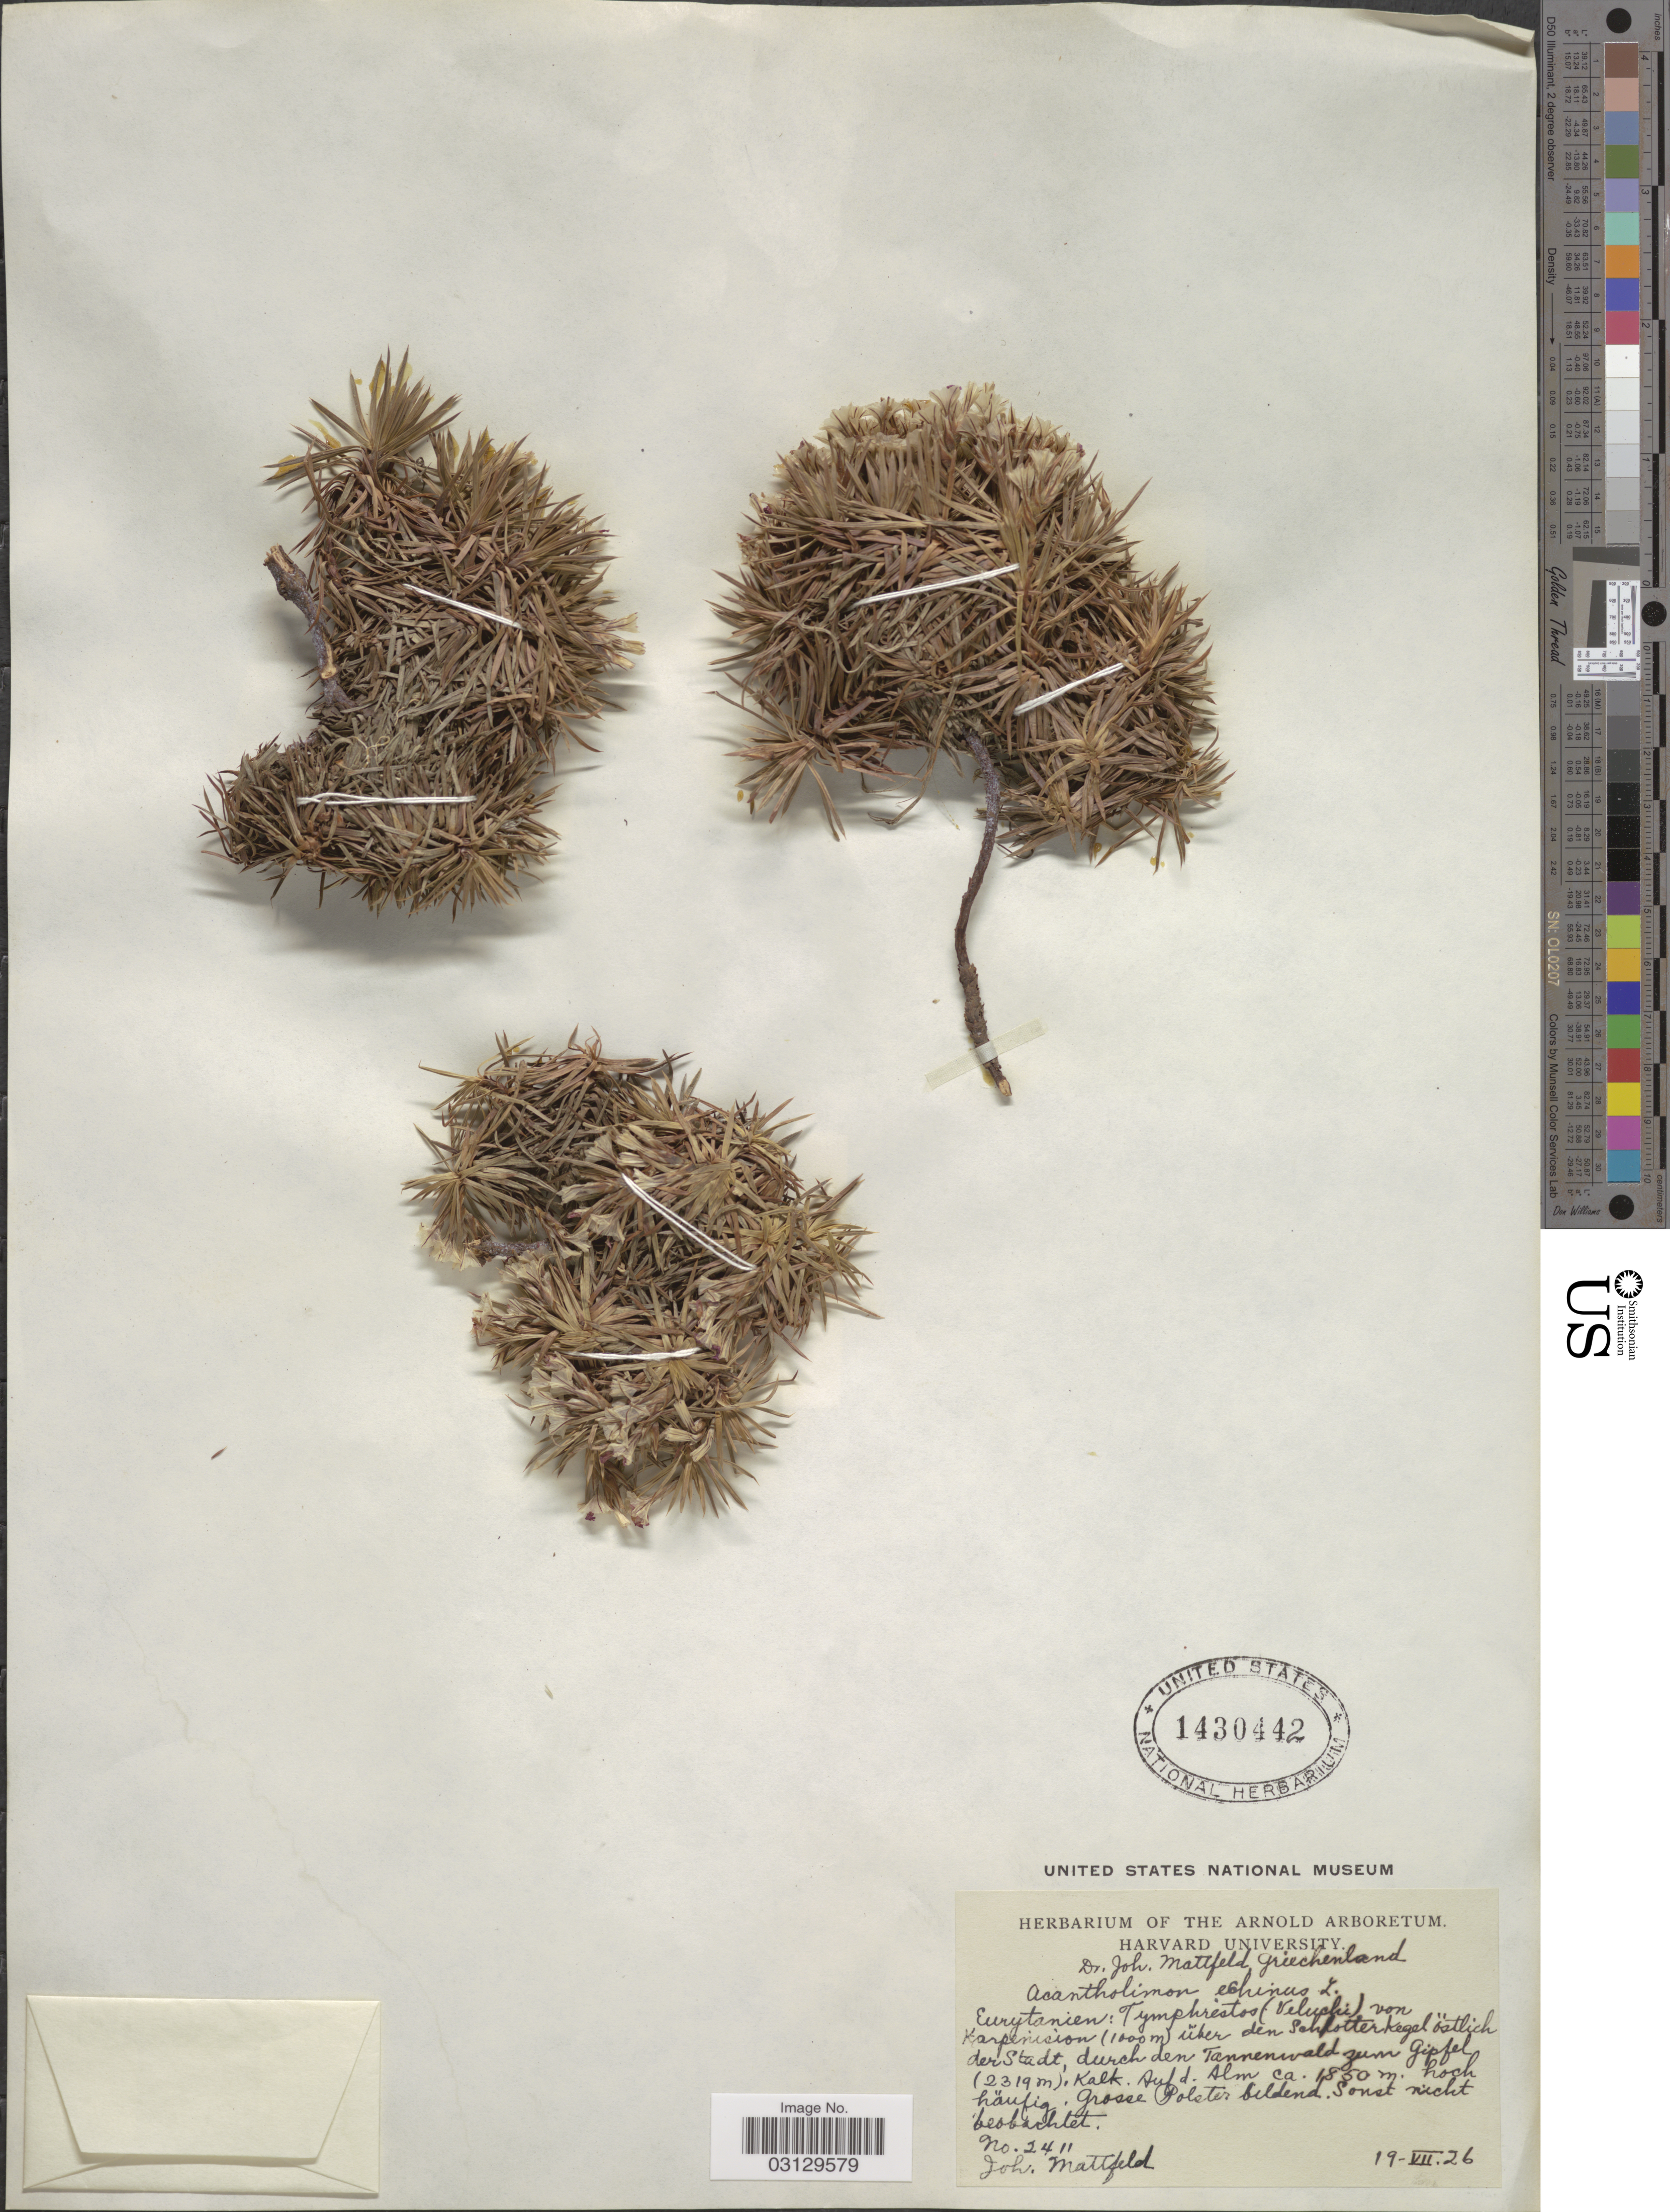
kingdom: Plantae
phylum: Tracheophyta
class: Magnoliopsida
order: Caryophyllales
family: Plumbaginaceae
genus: Acantholimon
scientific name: Acantholimon ulicinum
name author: (Willd. ex Schult.) Boiss.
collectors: J. Mattfeld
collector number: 2411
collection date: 1926-07-19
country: Greece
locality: Griechenland. Evrytanien: Tymphrestos (Veluchi) von Karpenision über den Schotter Kegel östlich der Stadt, durch den Tannenwald zum Gipfel.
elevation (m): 1850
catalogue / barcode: US 1430442